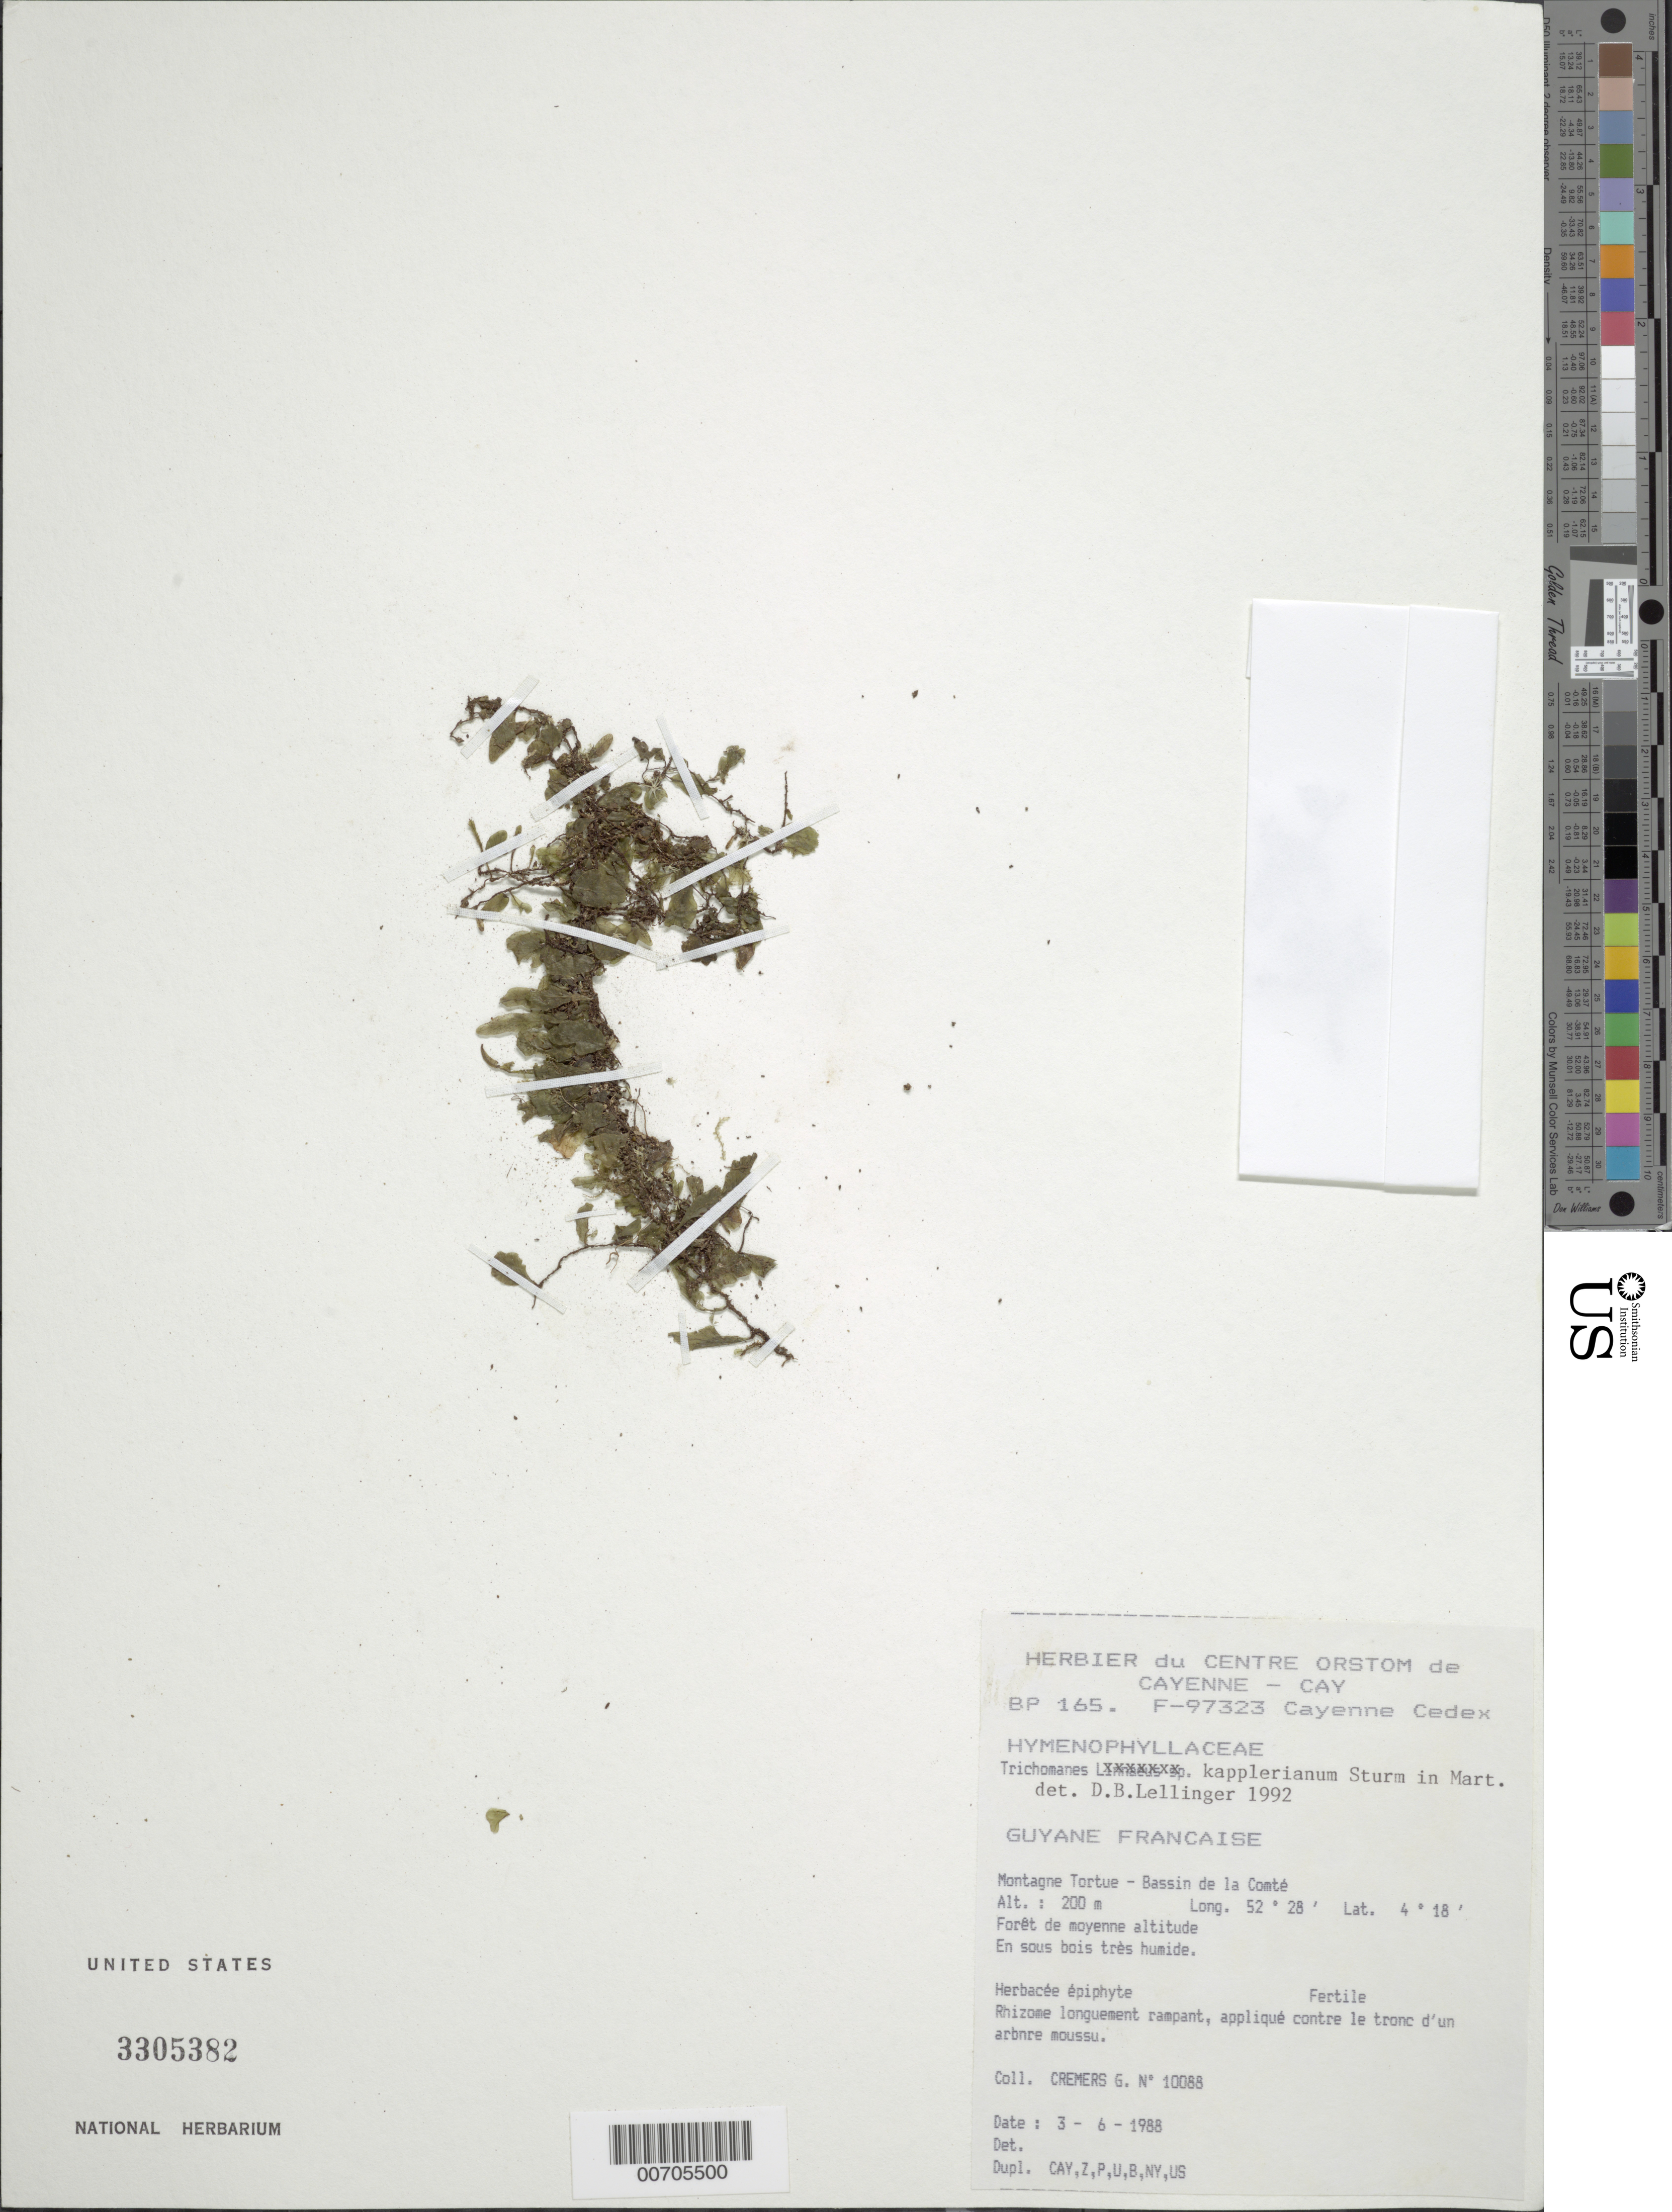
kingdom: Plantae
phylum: Tracheophyta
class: Polypodiopsida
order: Hymenophyllales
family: Hymenophyllaceae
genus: Didymoglossum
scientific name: Didymoglossum kapplerianum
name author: (Sturm) Ebihara & Dubuisson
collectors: G. Cremers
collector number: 10088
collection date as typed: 3-Jun-88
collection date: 1988-06-03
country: French Guiana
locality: Montagne Tortue, Bassin de la Comte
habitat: Wet forest, middle altitude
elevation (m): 200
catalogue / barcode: US 3305382